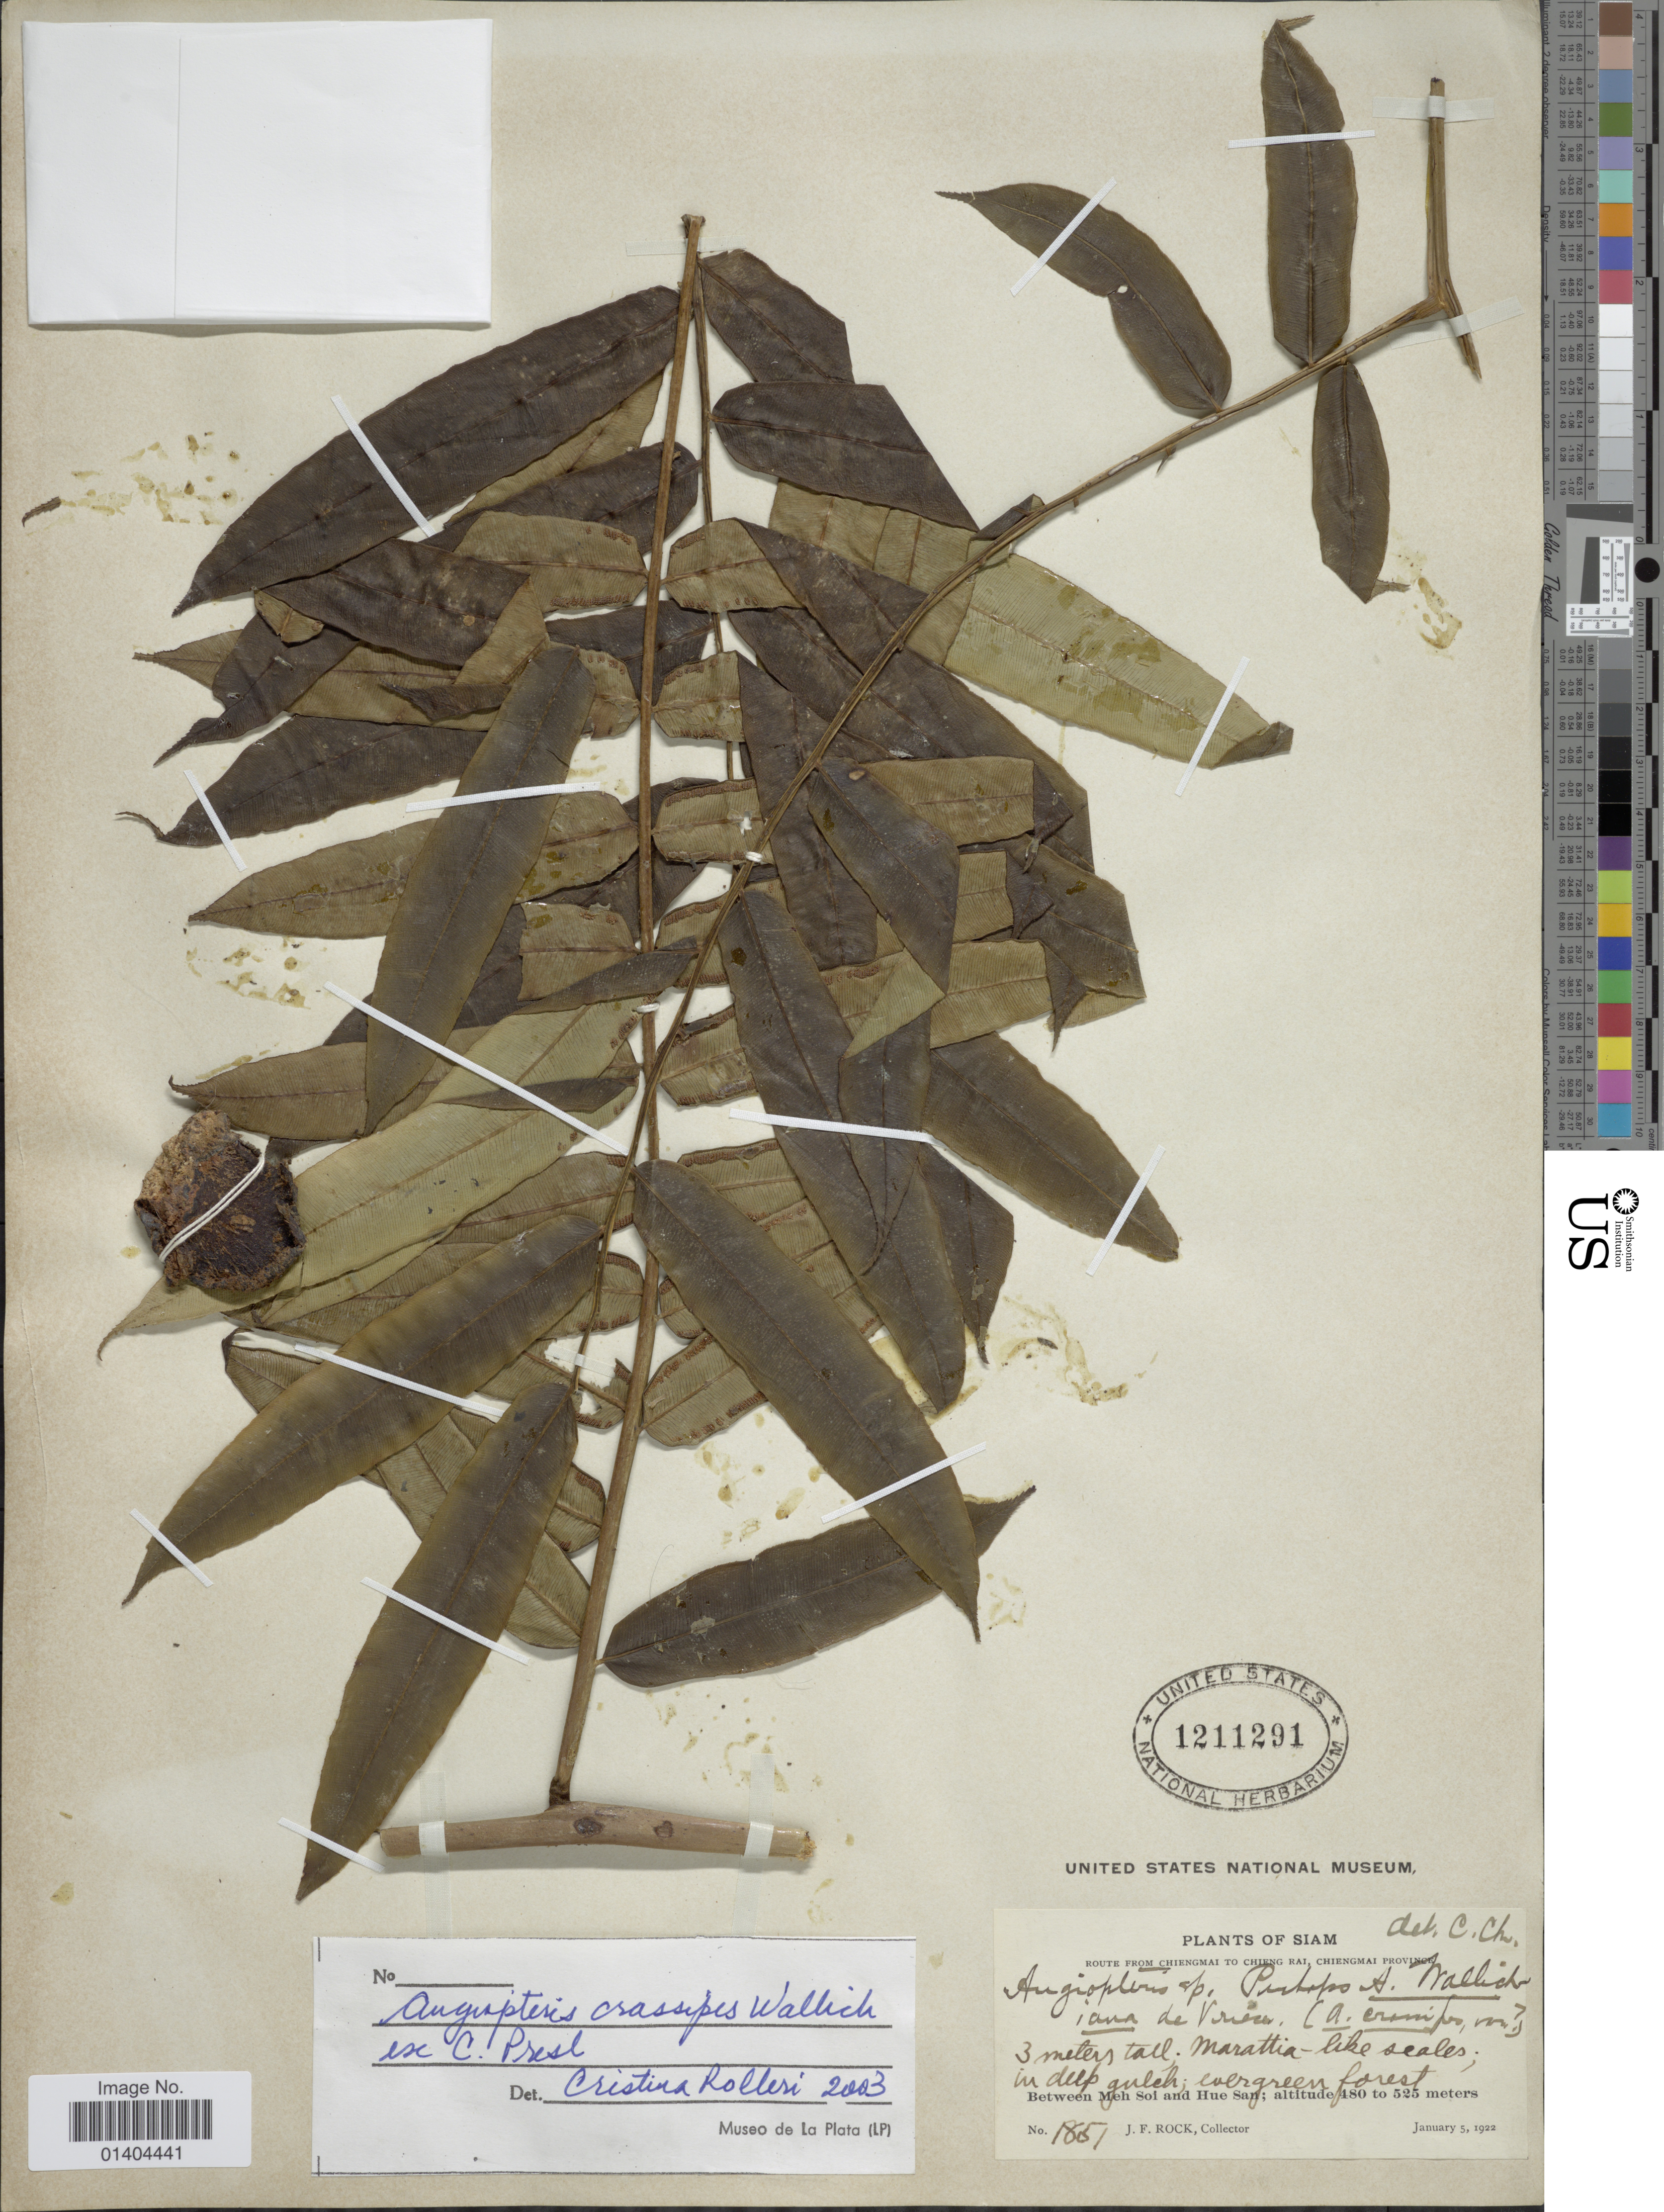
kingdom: Plantae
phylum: Tracheophyta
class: Polypodiopsida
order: Marattiales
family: Marattiaceae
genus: Angiopteris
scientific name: Angiopteris crassipes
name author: Wall. ex C. Presl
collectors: J. Rock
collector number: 1851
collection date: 1922-01-05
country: Thailand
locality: Route from Chiengmai to Chien Rai, Chiengmai, Between Meh Soi and Hue San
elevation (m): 480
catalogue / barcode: US 1211291